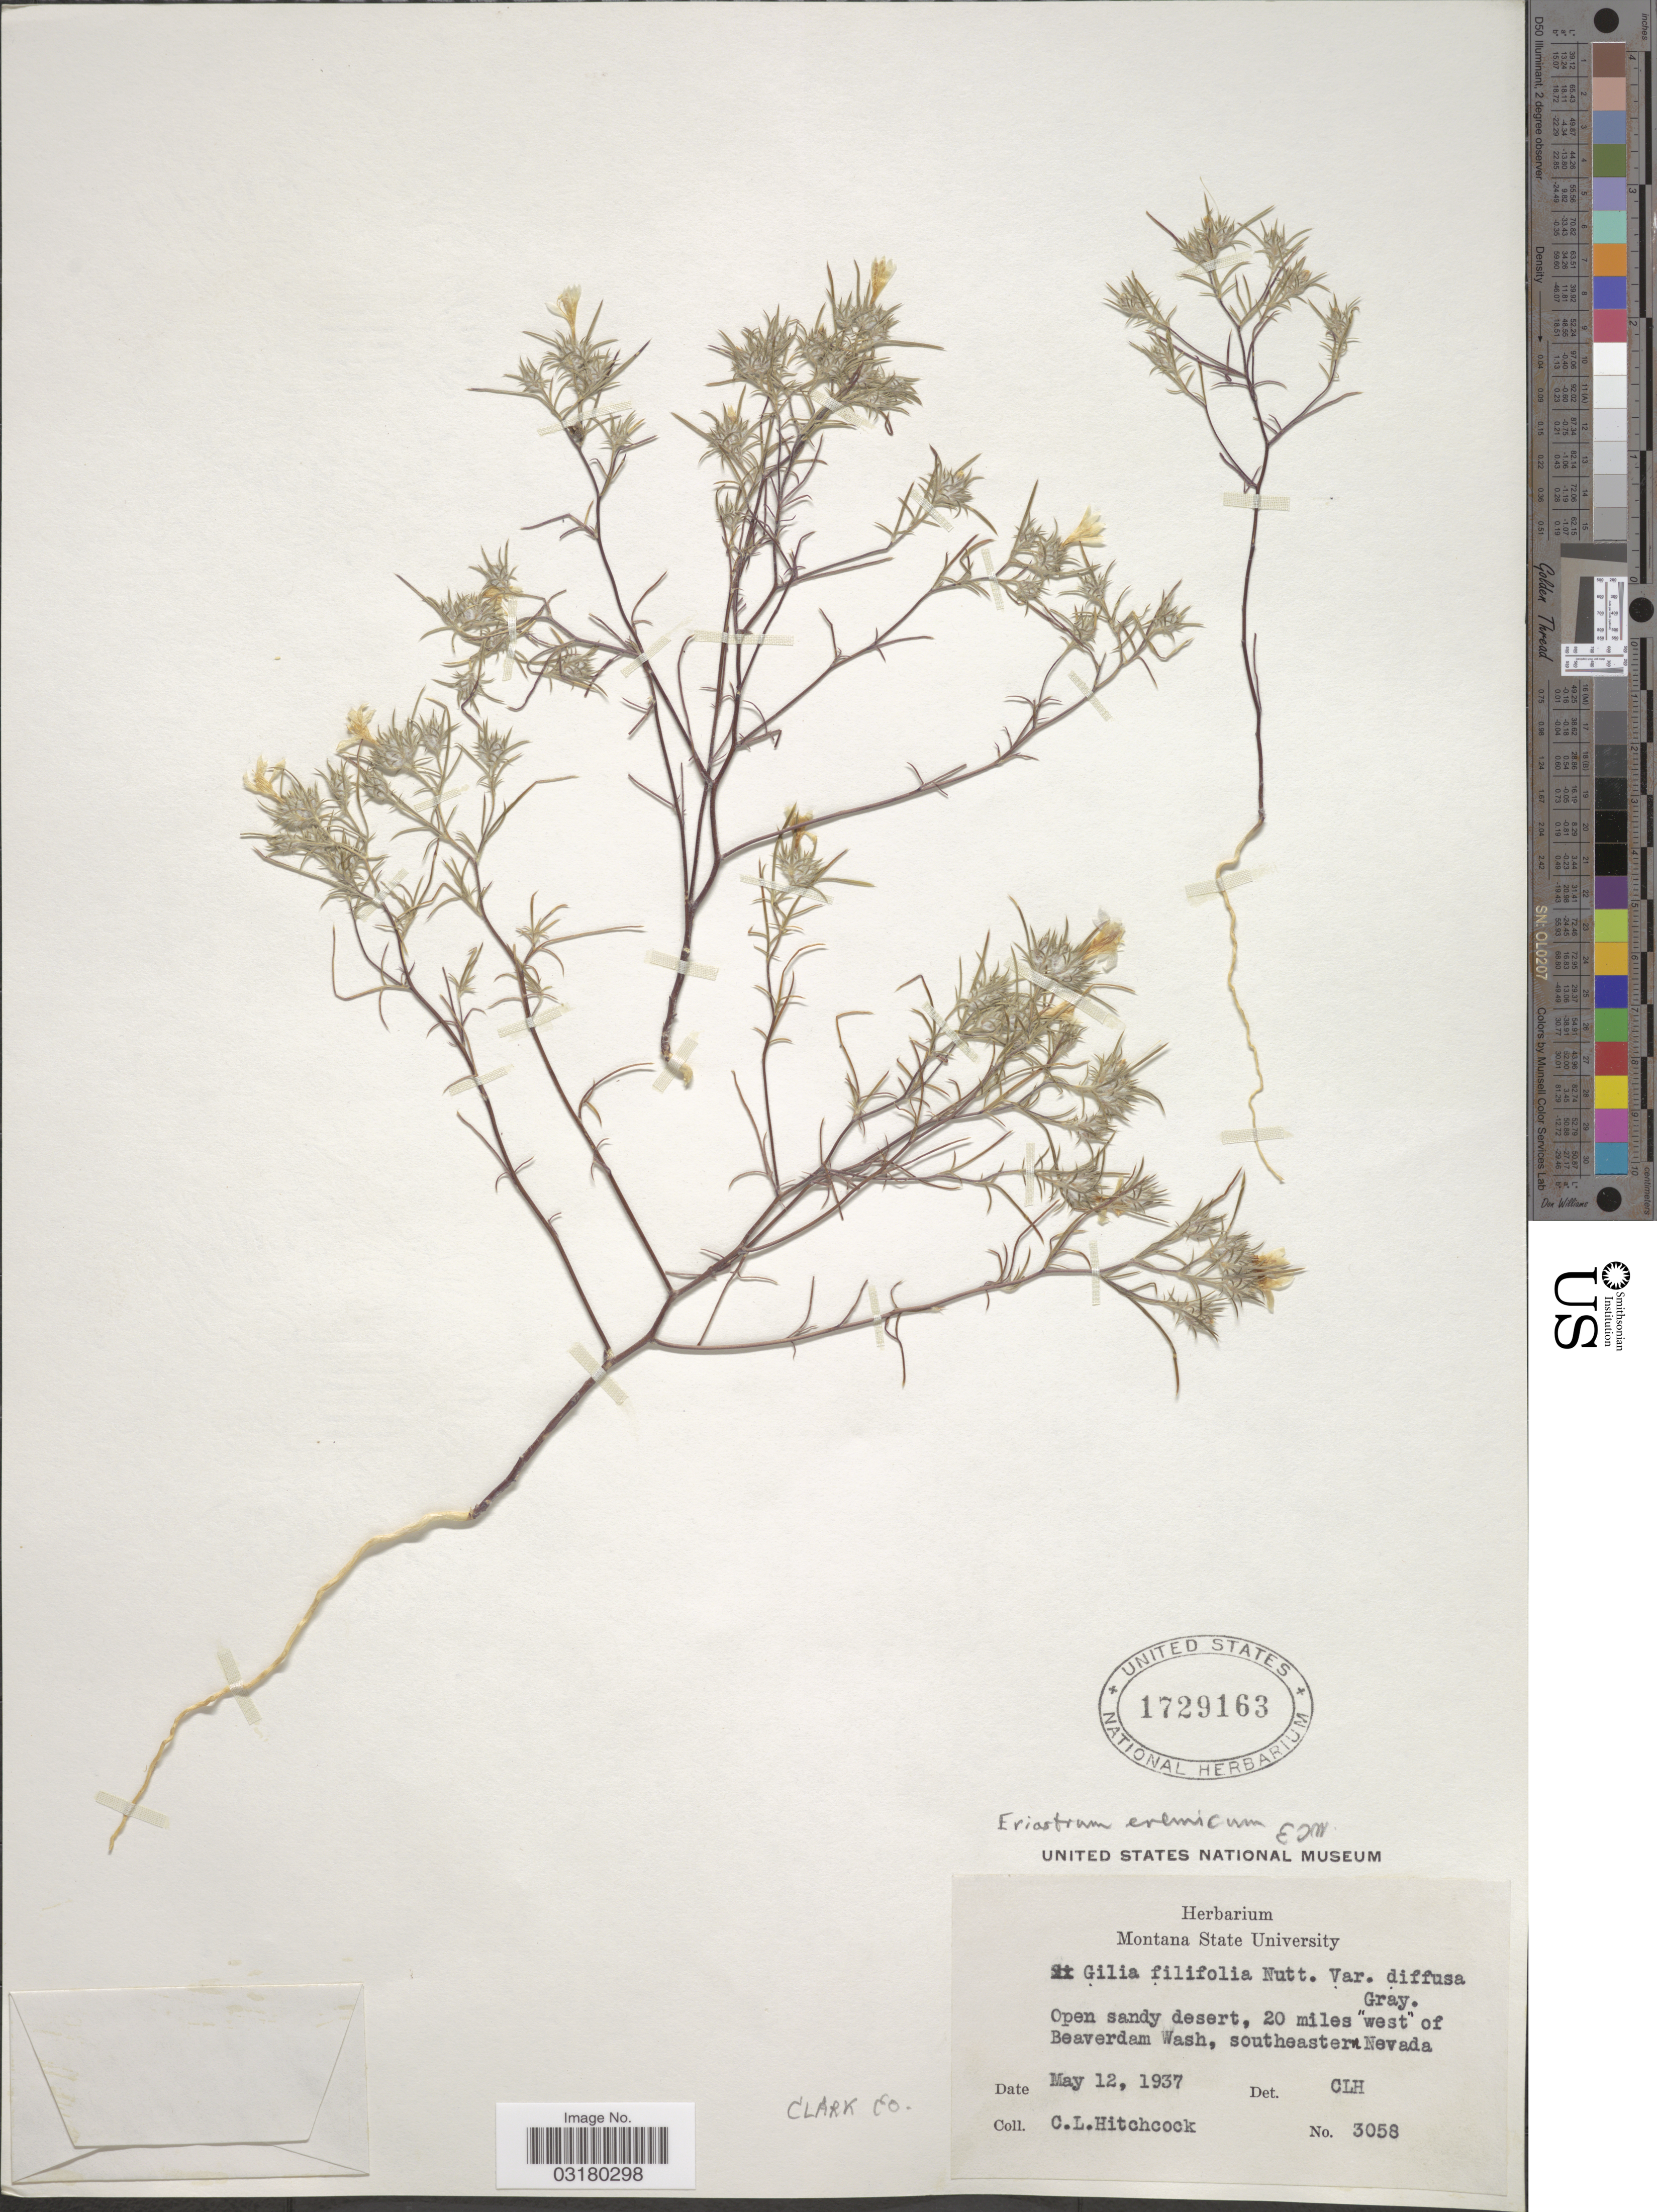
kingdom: Plantae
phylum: Tracheophyta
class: Magnoliopsida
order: Ericales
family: Polemoniaceae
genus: Eriastrum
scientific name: Eriastrum eremicum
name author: (Jeps.) H. Mason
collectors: C. L. Hitchcock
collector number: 3058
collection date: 1937-05-12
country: United States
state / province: Nevada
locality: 20 miles west of Beaverdam Wash, southeastern Nevada. Clark Co.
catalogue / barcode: US 1729163